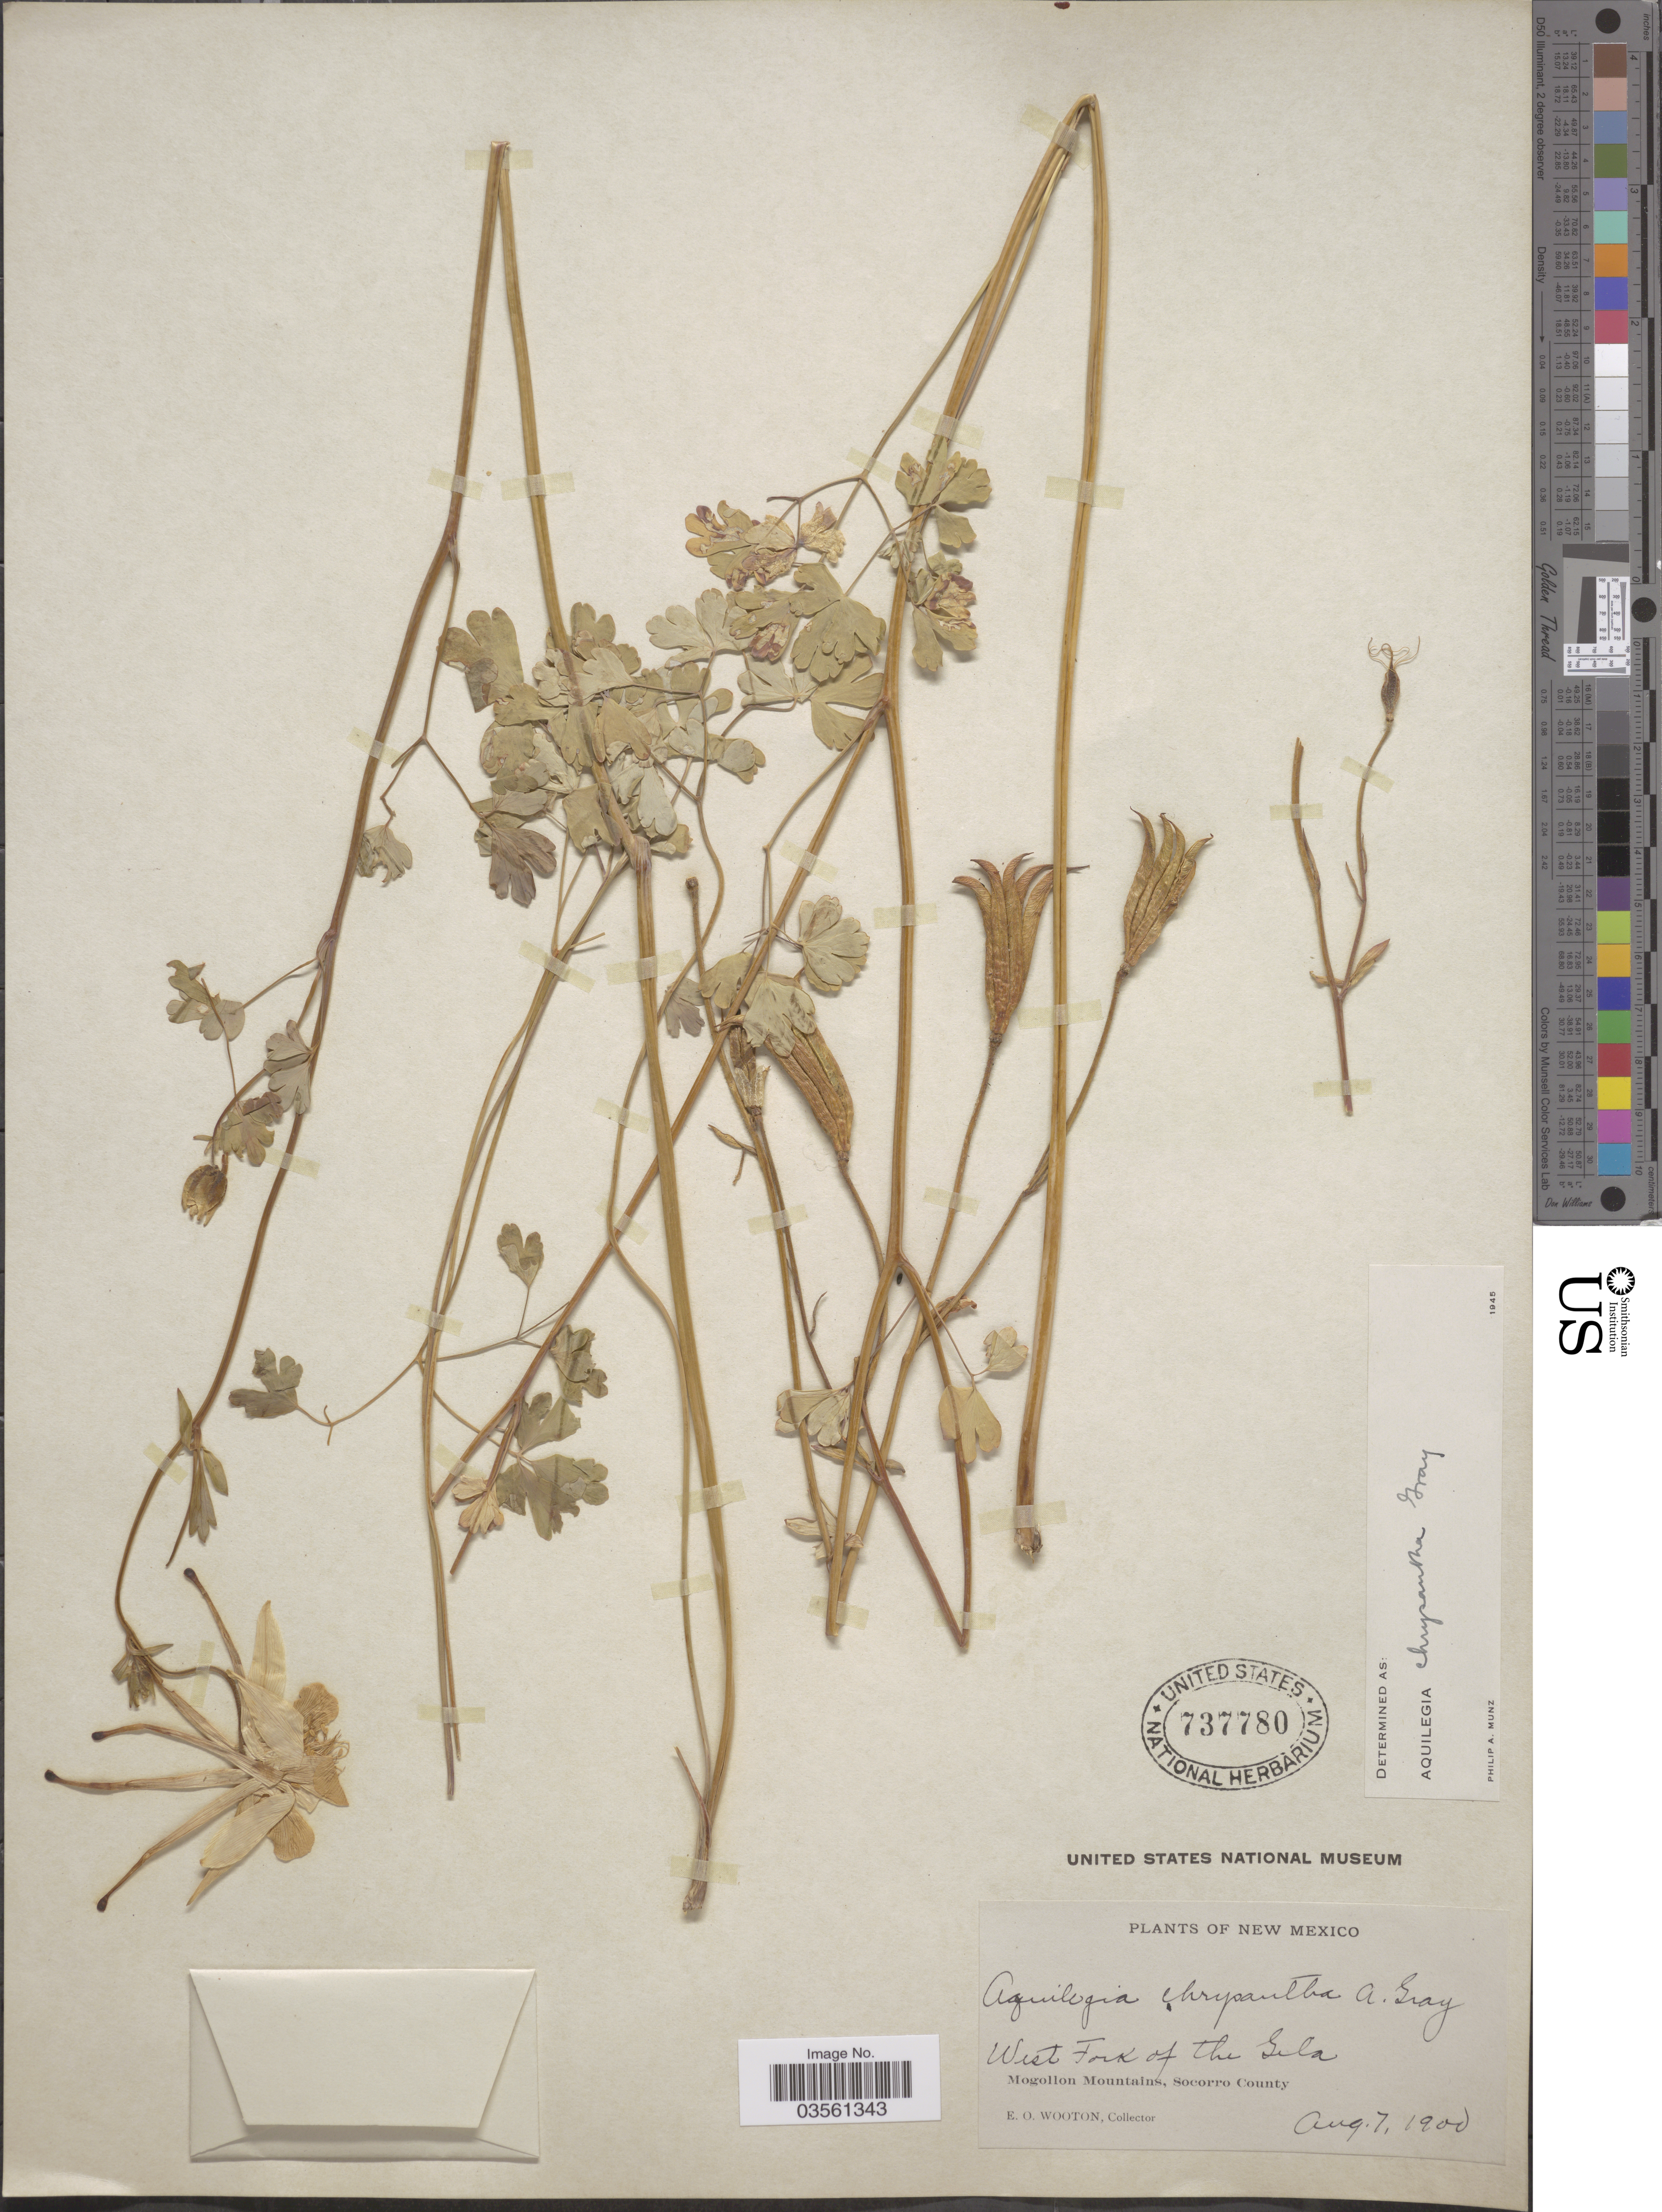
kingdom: Plantae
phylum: Tracheophyta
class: Magnoliopsida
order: Ranunculales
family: Ranunculaceae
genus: Aquilegia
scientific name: Aquilegia chrysantha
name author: A. Gray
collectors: E. O. Wooton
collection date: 1900-08-07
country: United States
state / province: New Mexico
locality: West Fork of the Gila. Mogollon Mountains, Socorro County.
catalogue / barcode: US 737780